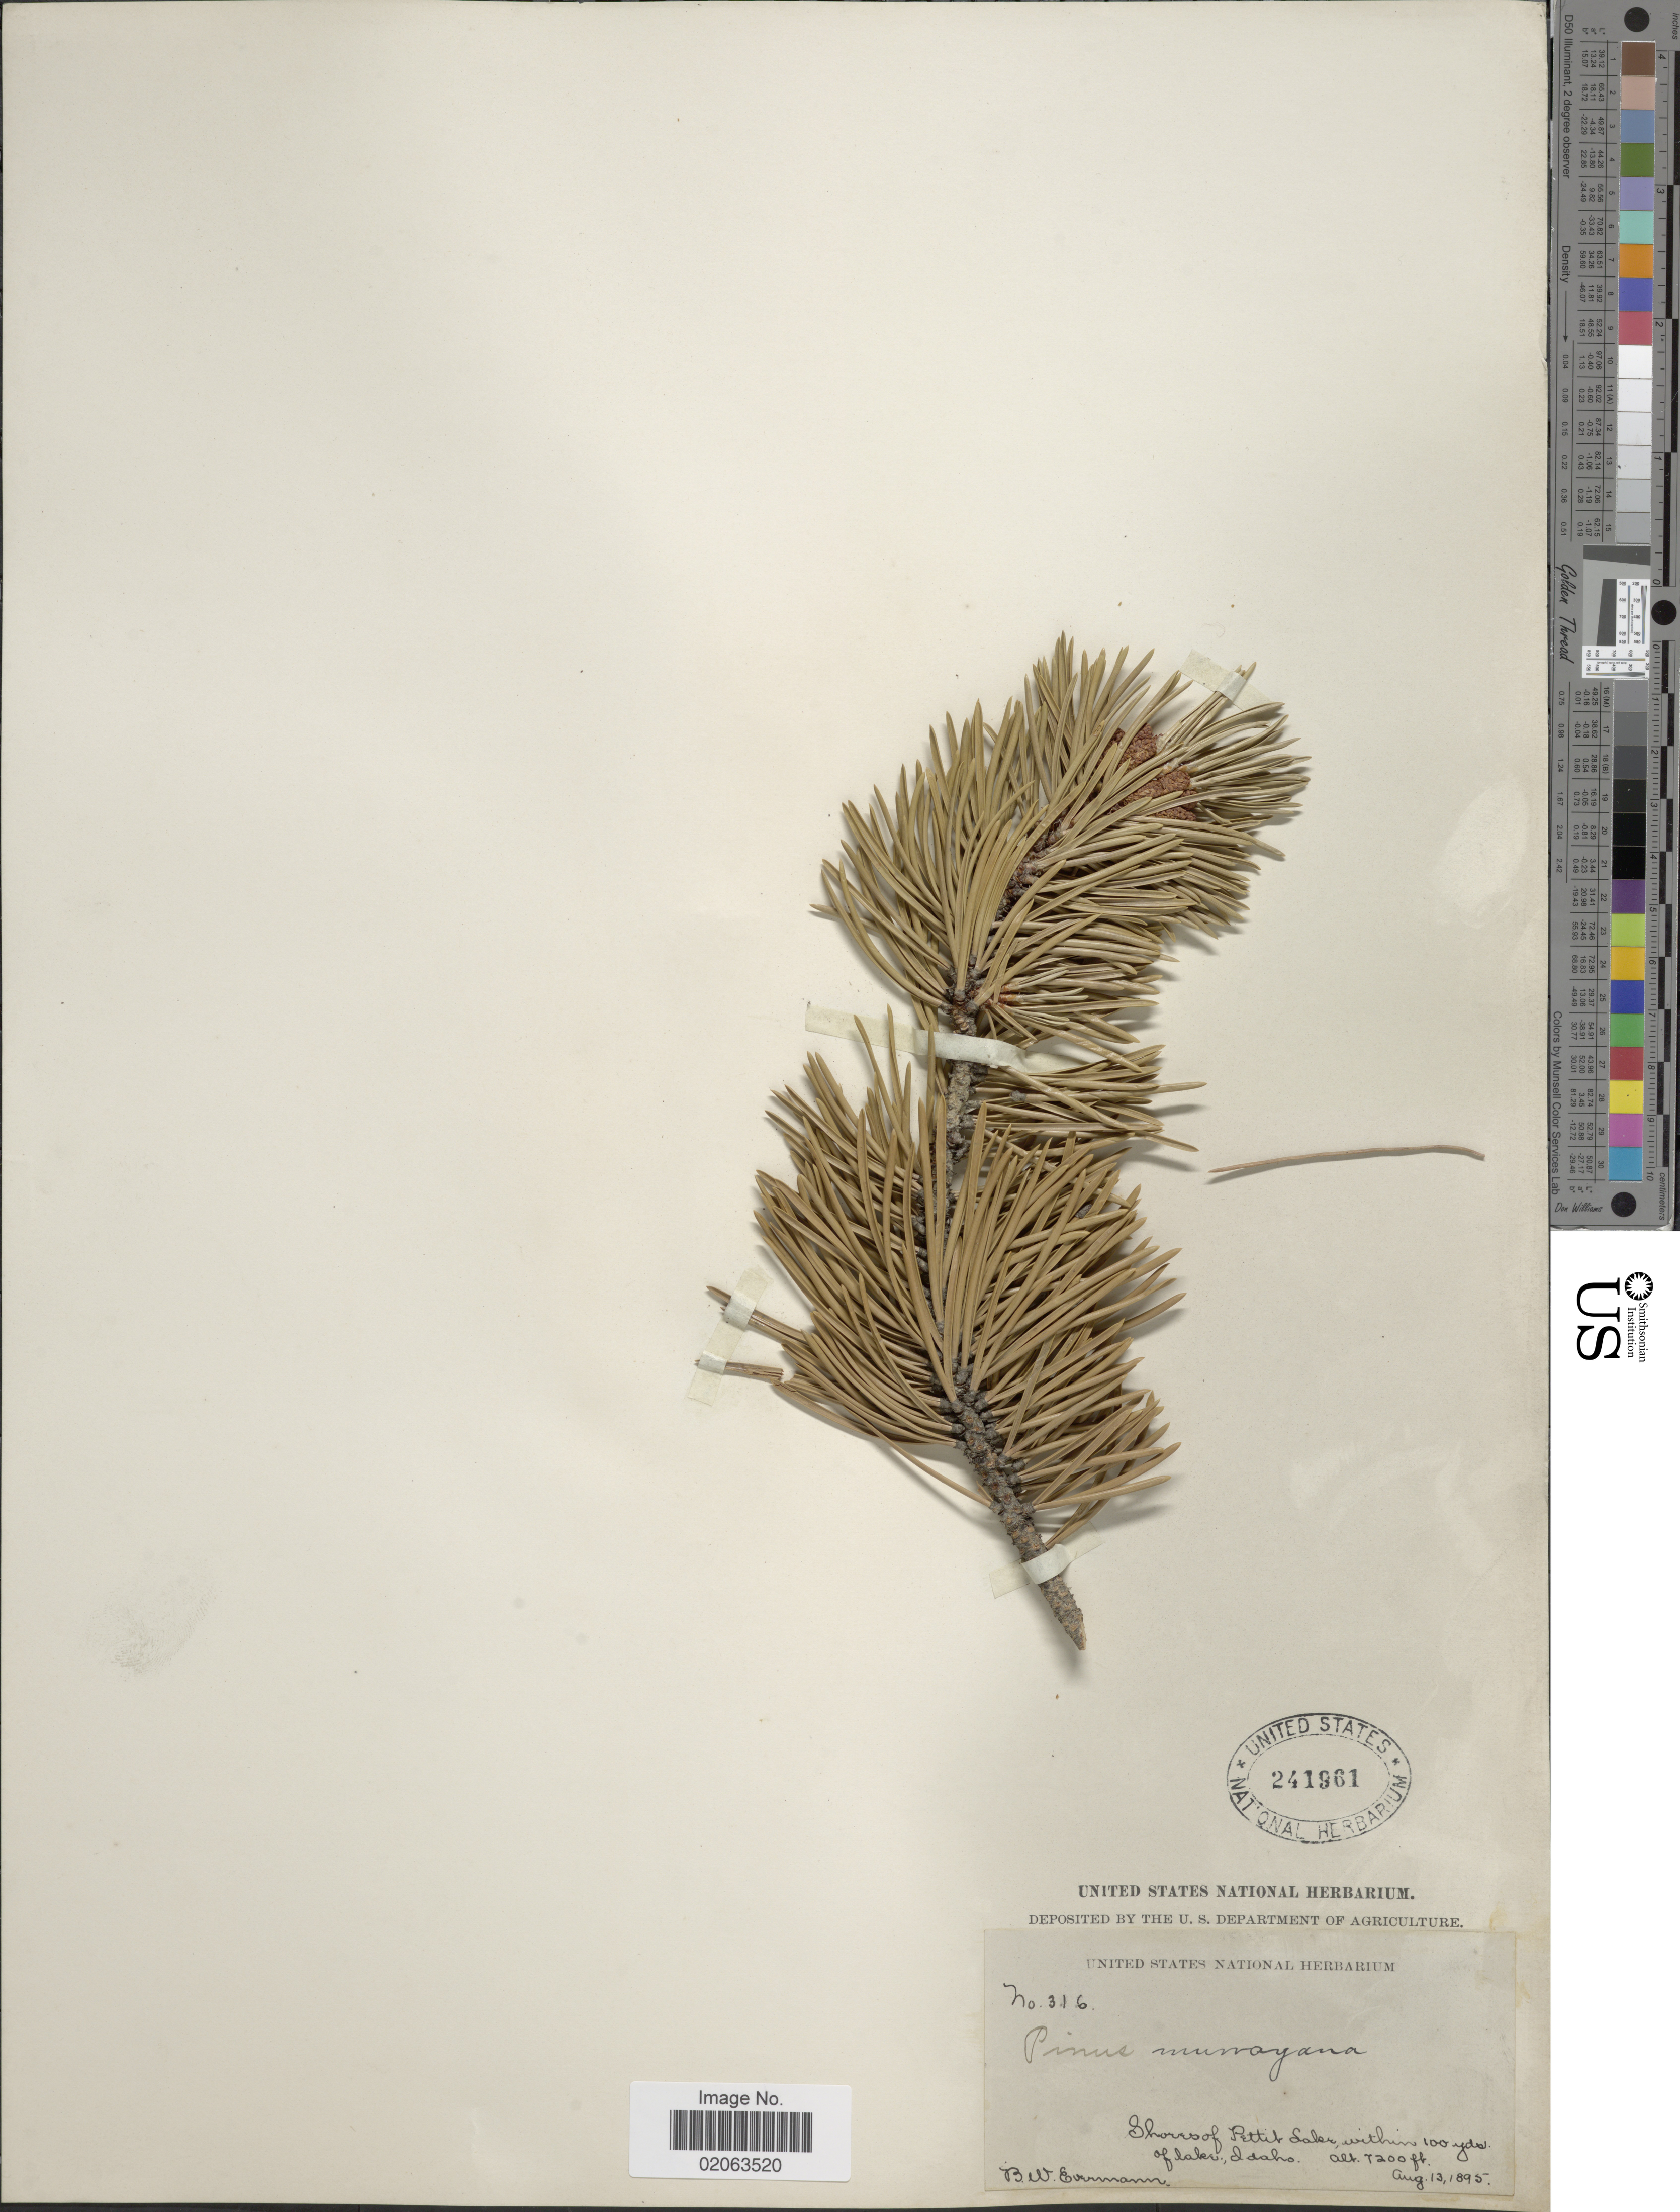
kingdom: Plantae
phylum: Tracheophyta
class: Pinopsida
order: Pinales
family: Pinaceae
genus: Pinus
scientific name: Pinus contorta var. latifolia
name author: Engelm. ex S. Watson in C. King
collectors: B. W. Evermann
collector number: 316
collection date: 1895-08-13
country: United States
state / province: Idaho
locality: Shores of Petit Lake, Withing 100 yds of lake , Idaho.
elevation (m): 2195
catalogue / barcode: US 241961